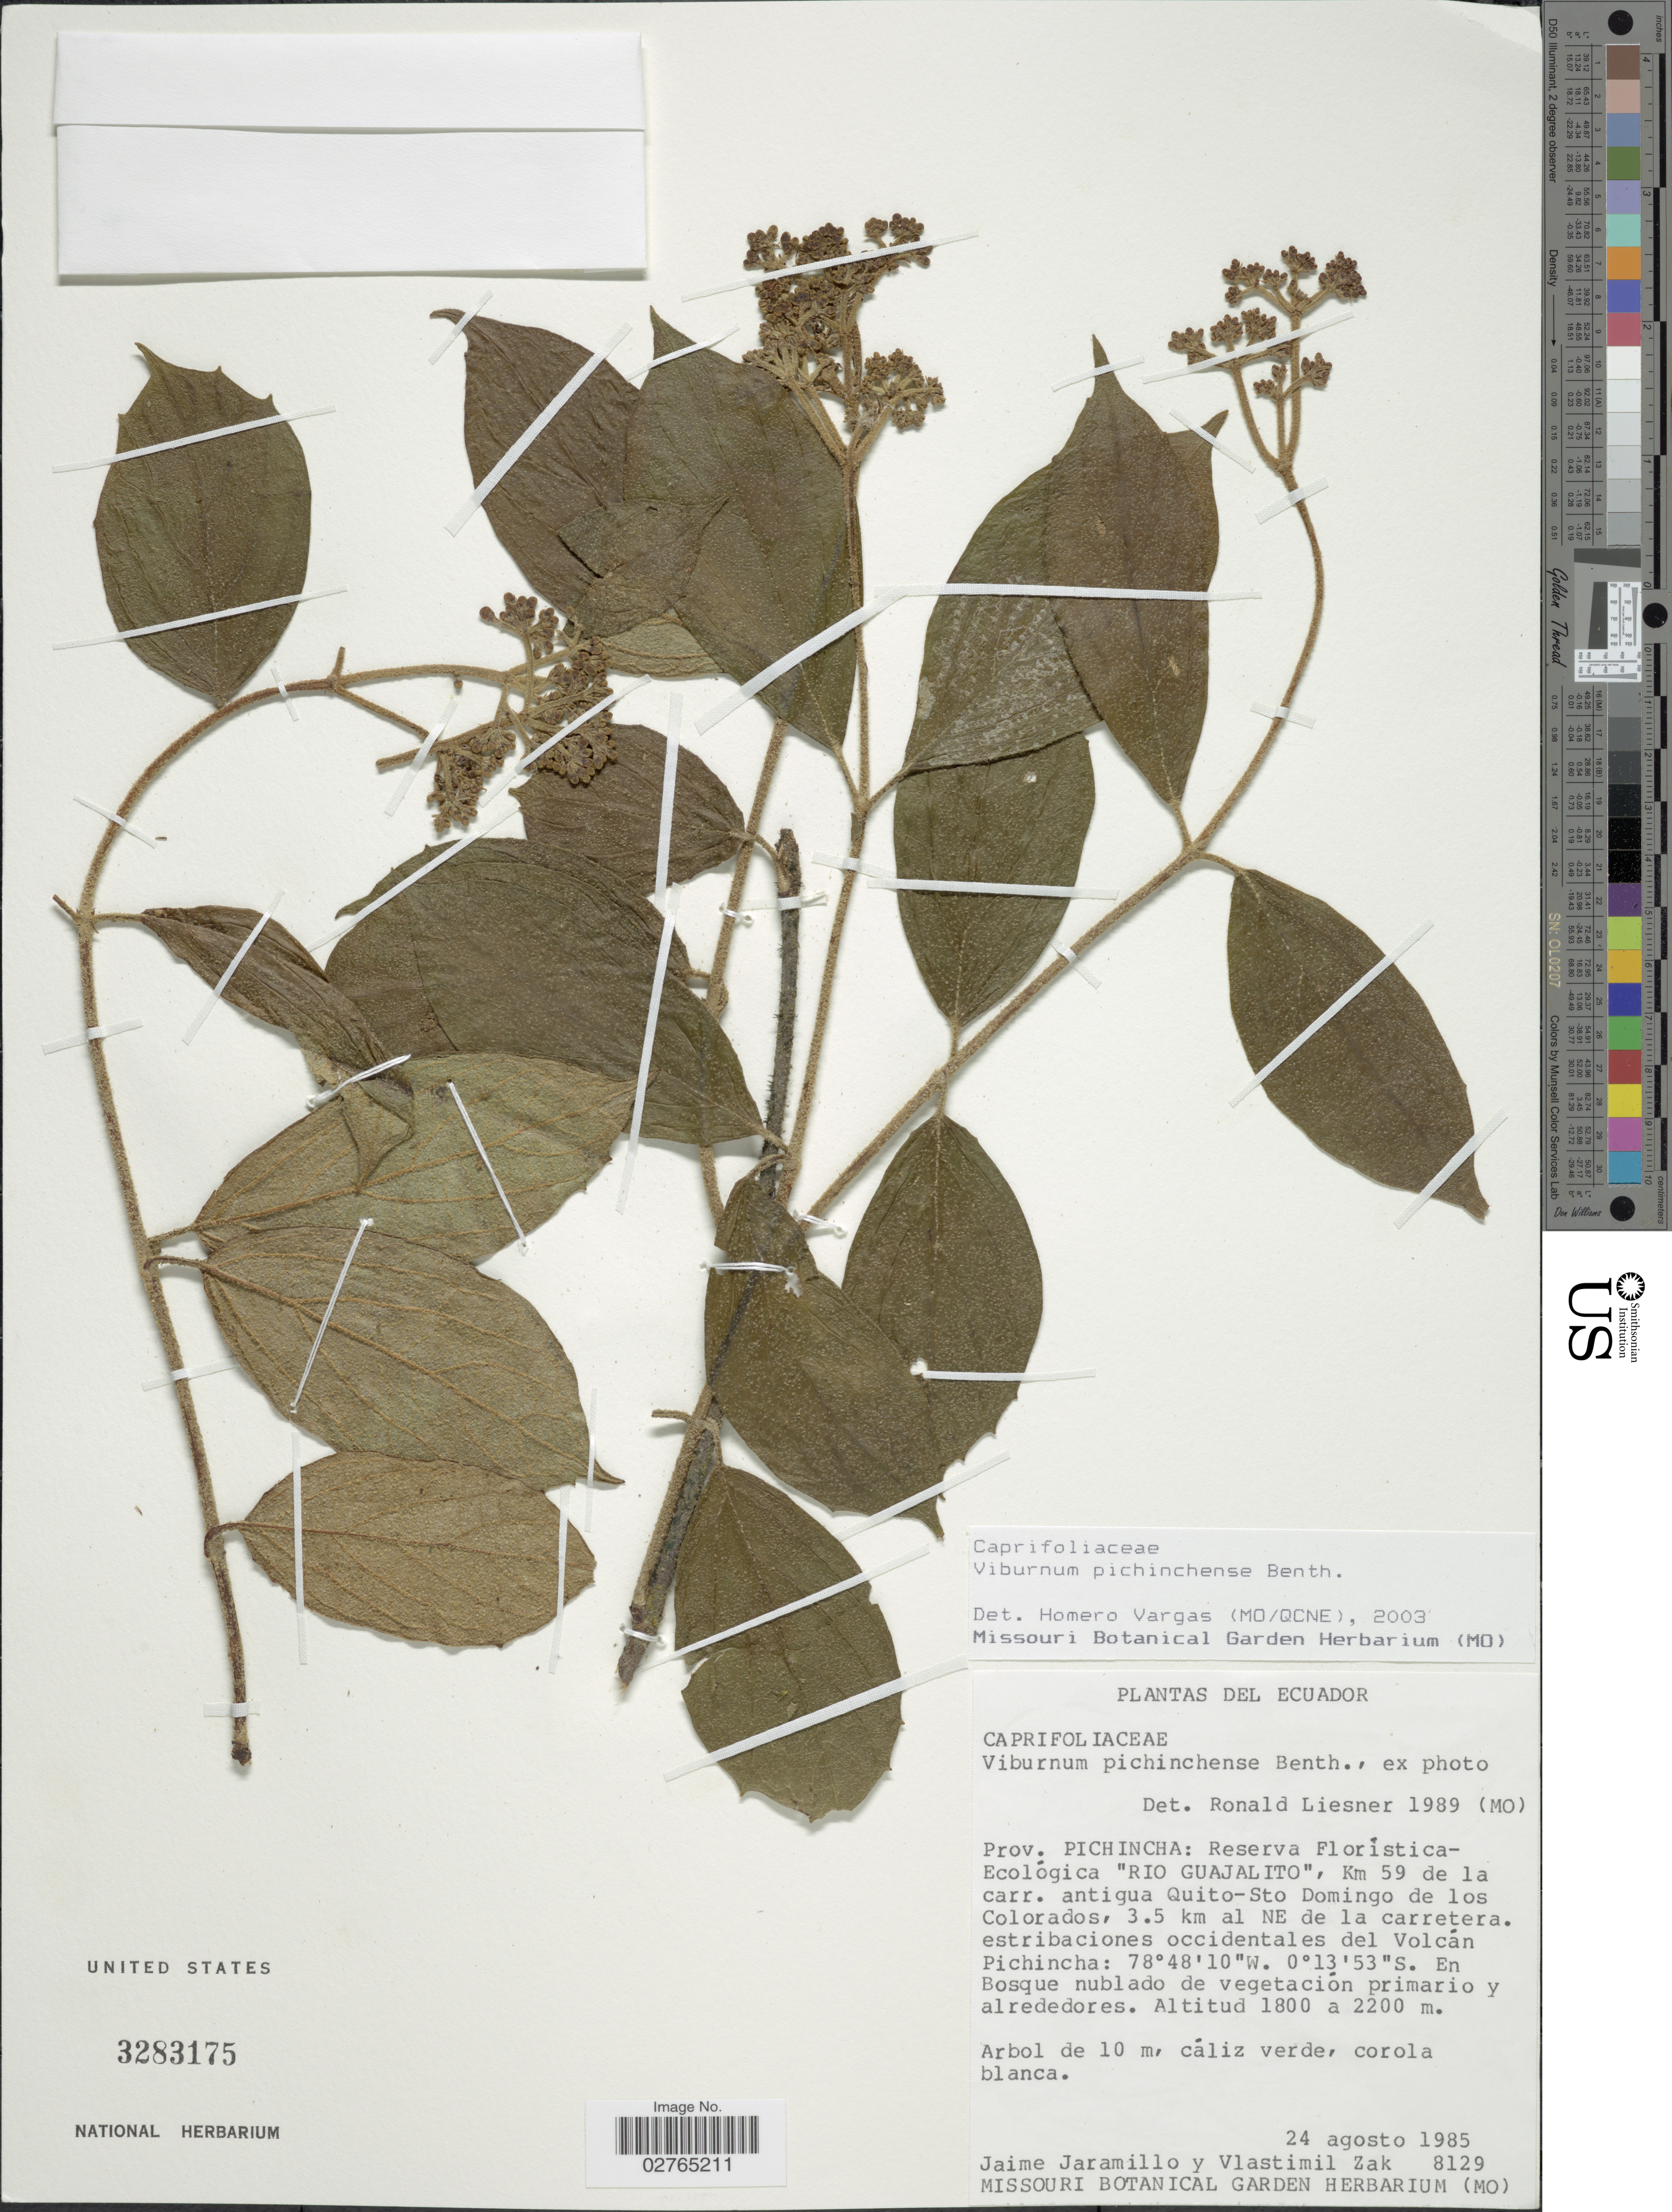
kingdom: Plantae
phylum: Tracheophyta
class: Magnoliopsida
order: Dipsacales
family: Viburnaceae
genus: Viburnum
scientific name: Viburnum pichinchense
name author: Benth.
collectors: J. Jaramillo & V. Zak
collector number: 8129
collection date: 1985-08-24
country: Ecuador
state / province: Pichincha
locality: Reserva Floristica-Ecológica "Rio Guajalito", Km 59 de la carr. antigua Quito-Sto Domingo de los Colorados, 3.5 km al NE de la carretera. estribaciones occidentales del Volcán Pichincha.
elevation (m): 1800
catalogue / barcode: US 3283175